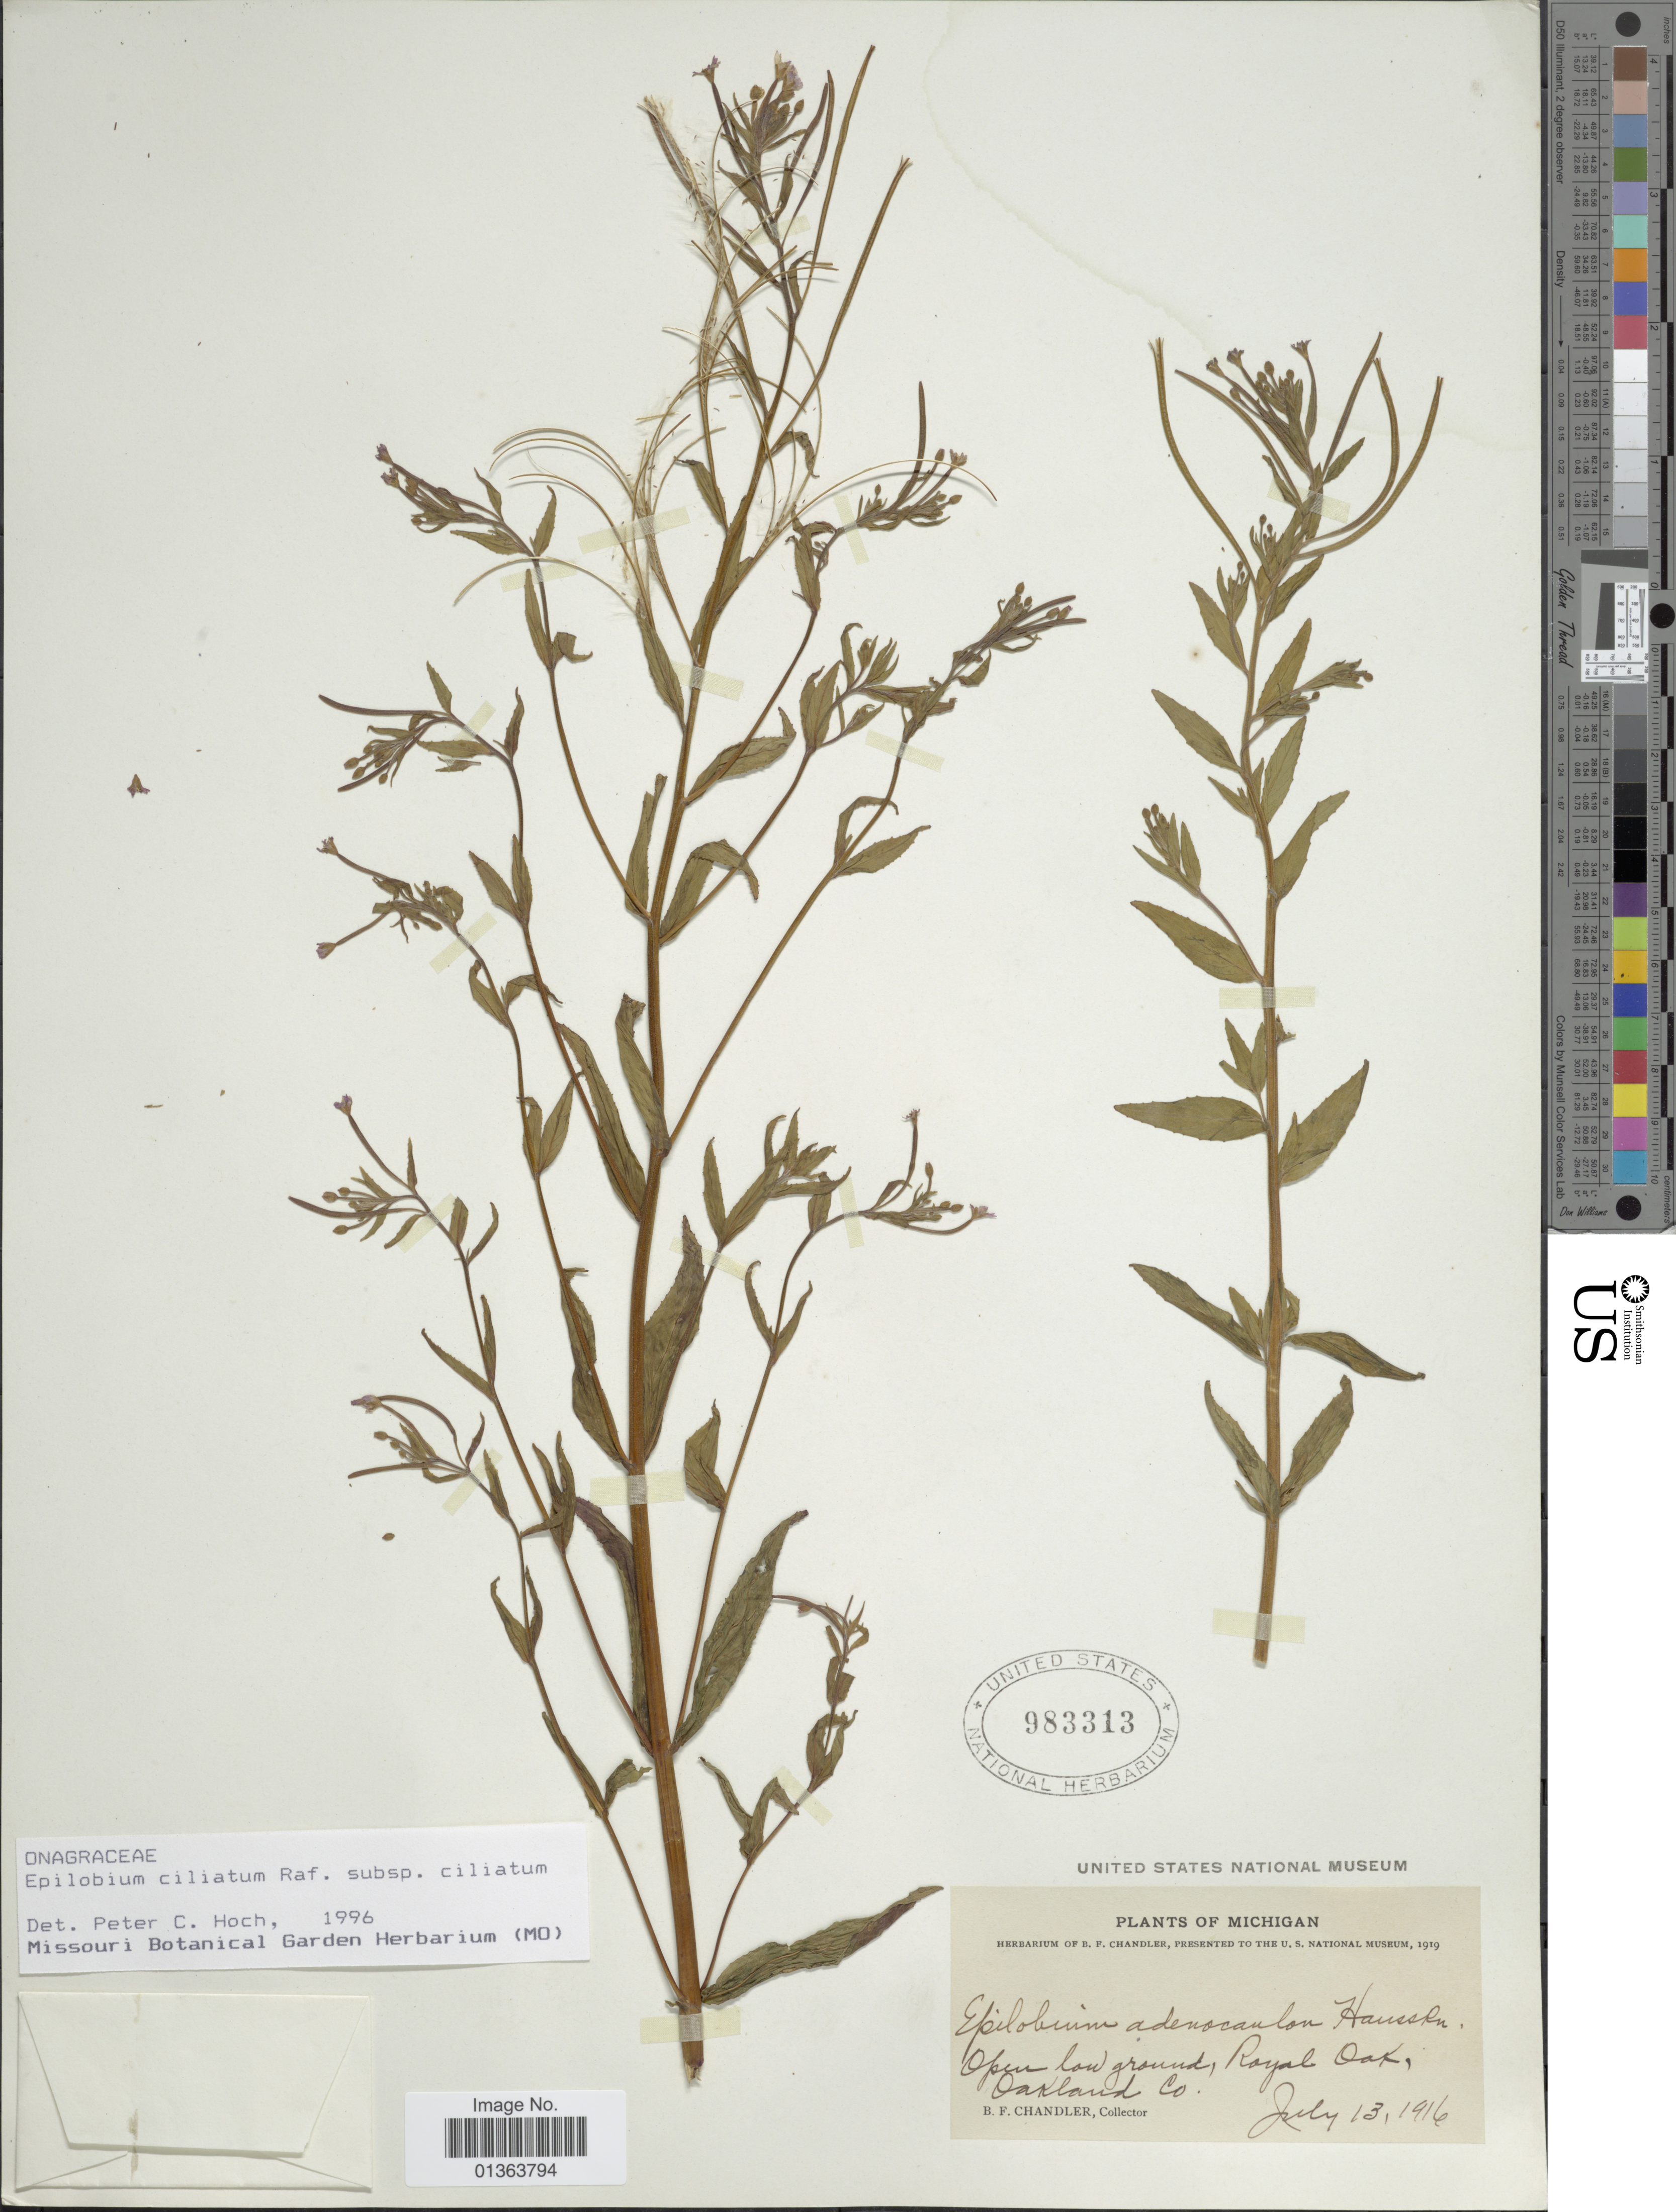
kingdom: Plantae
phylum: Tracheophyta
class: Magnoliopsida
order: Myrtales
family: Onagraceae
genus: Epilobium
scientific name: Epilobium ciliatum subsp. ciliatum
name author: Raf.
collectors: B. F. Chandler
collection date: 1916-07-13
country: United States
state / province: Michigan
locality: Open low ground, Royal Oak, Oakland Co.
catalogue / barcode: US 983313